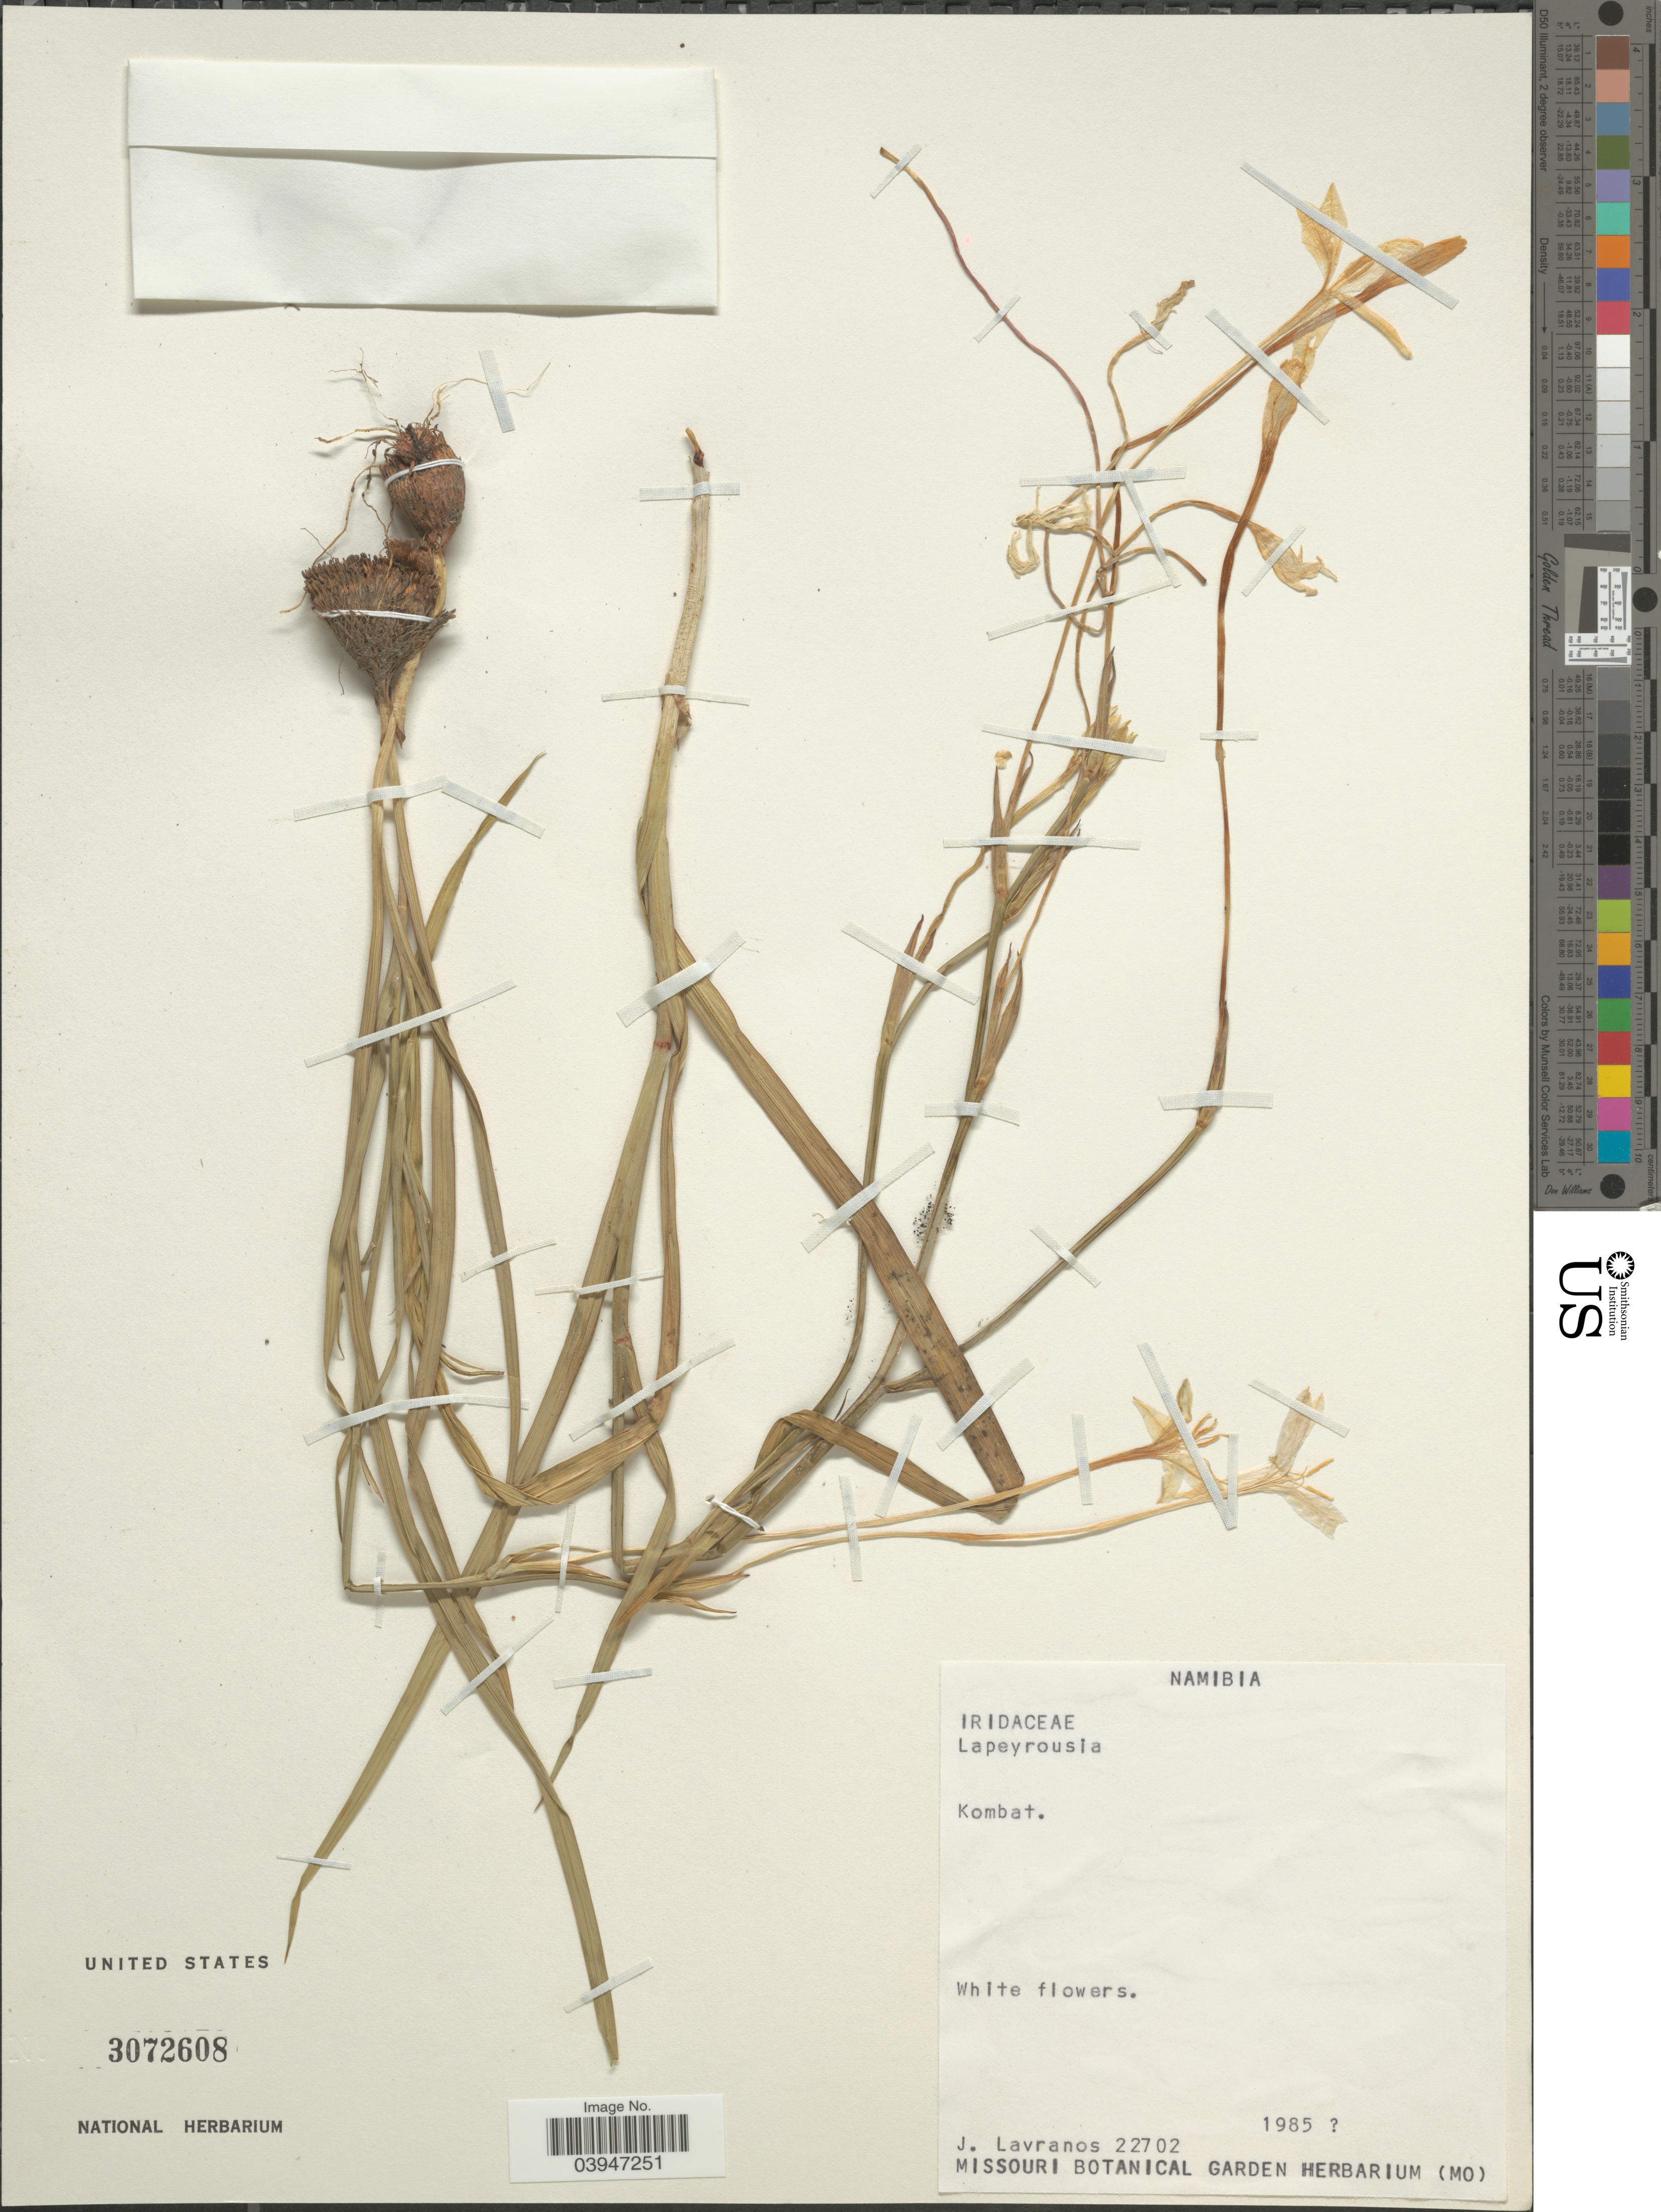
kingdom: Plantae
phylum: Tracheophyta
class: Liliopsida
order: Asparagales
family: Iridaceae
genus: Lapeirousia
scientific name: Lapeirousia sp.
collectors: J. Lavranos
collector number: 22702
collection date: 1985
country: Namibia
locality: Kombat.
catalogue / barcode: US 3072608